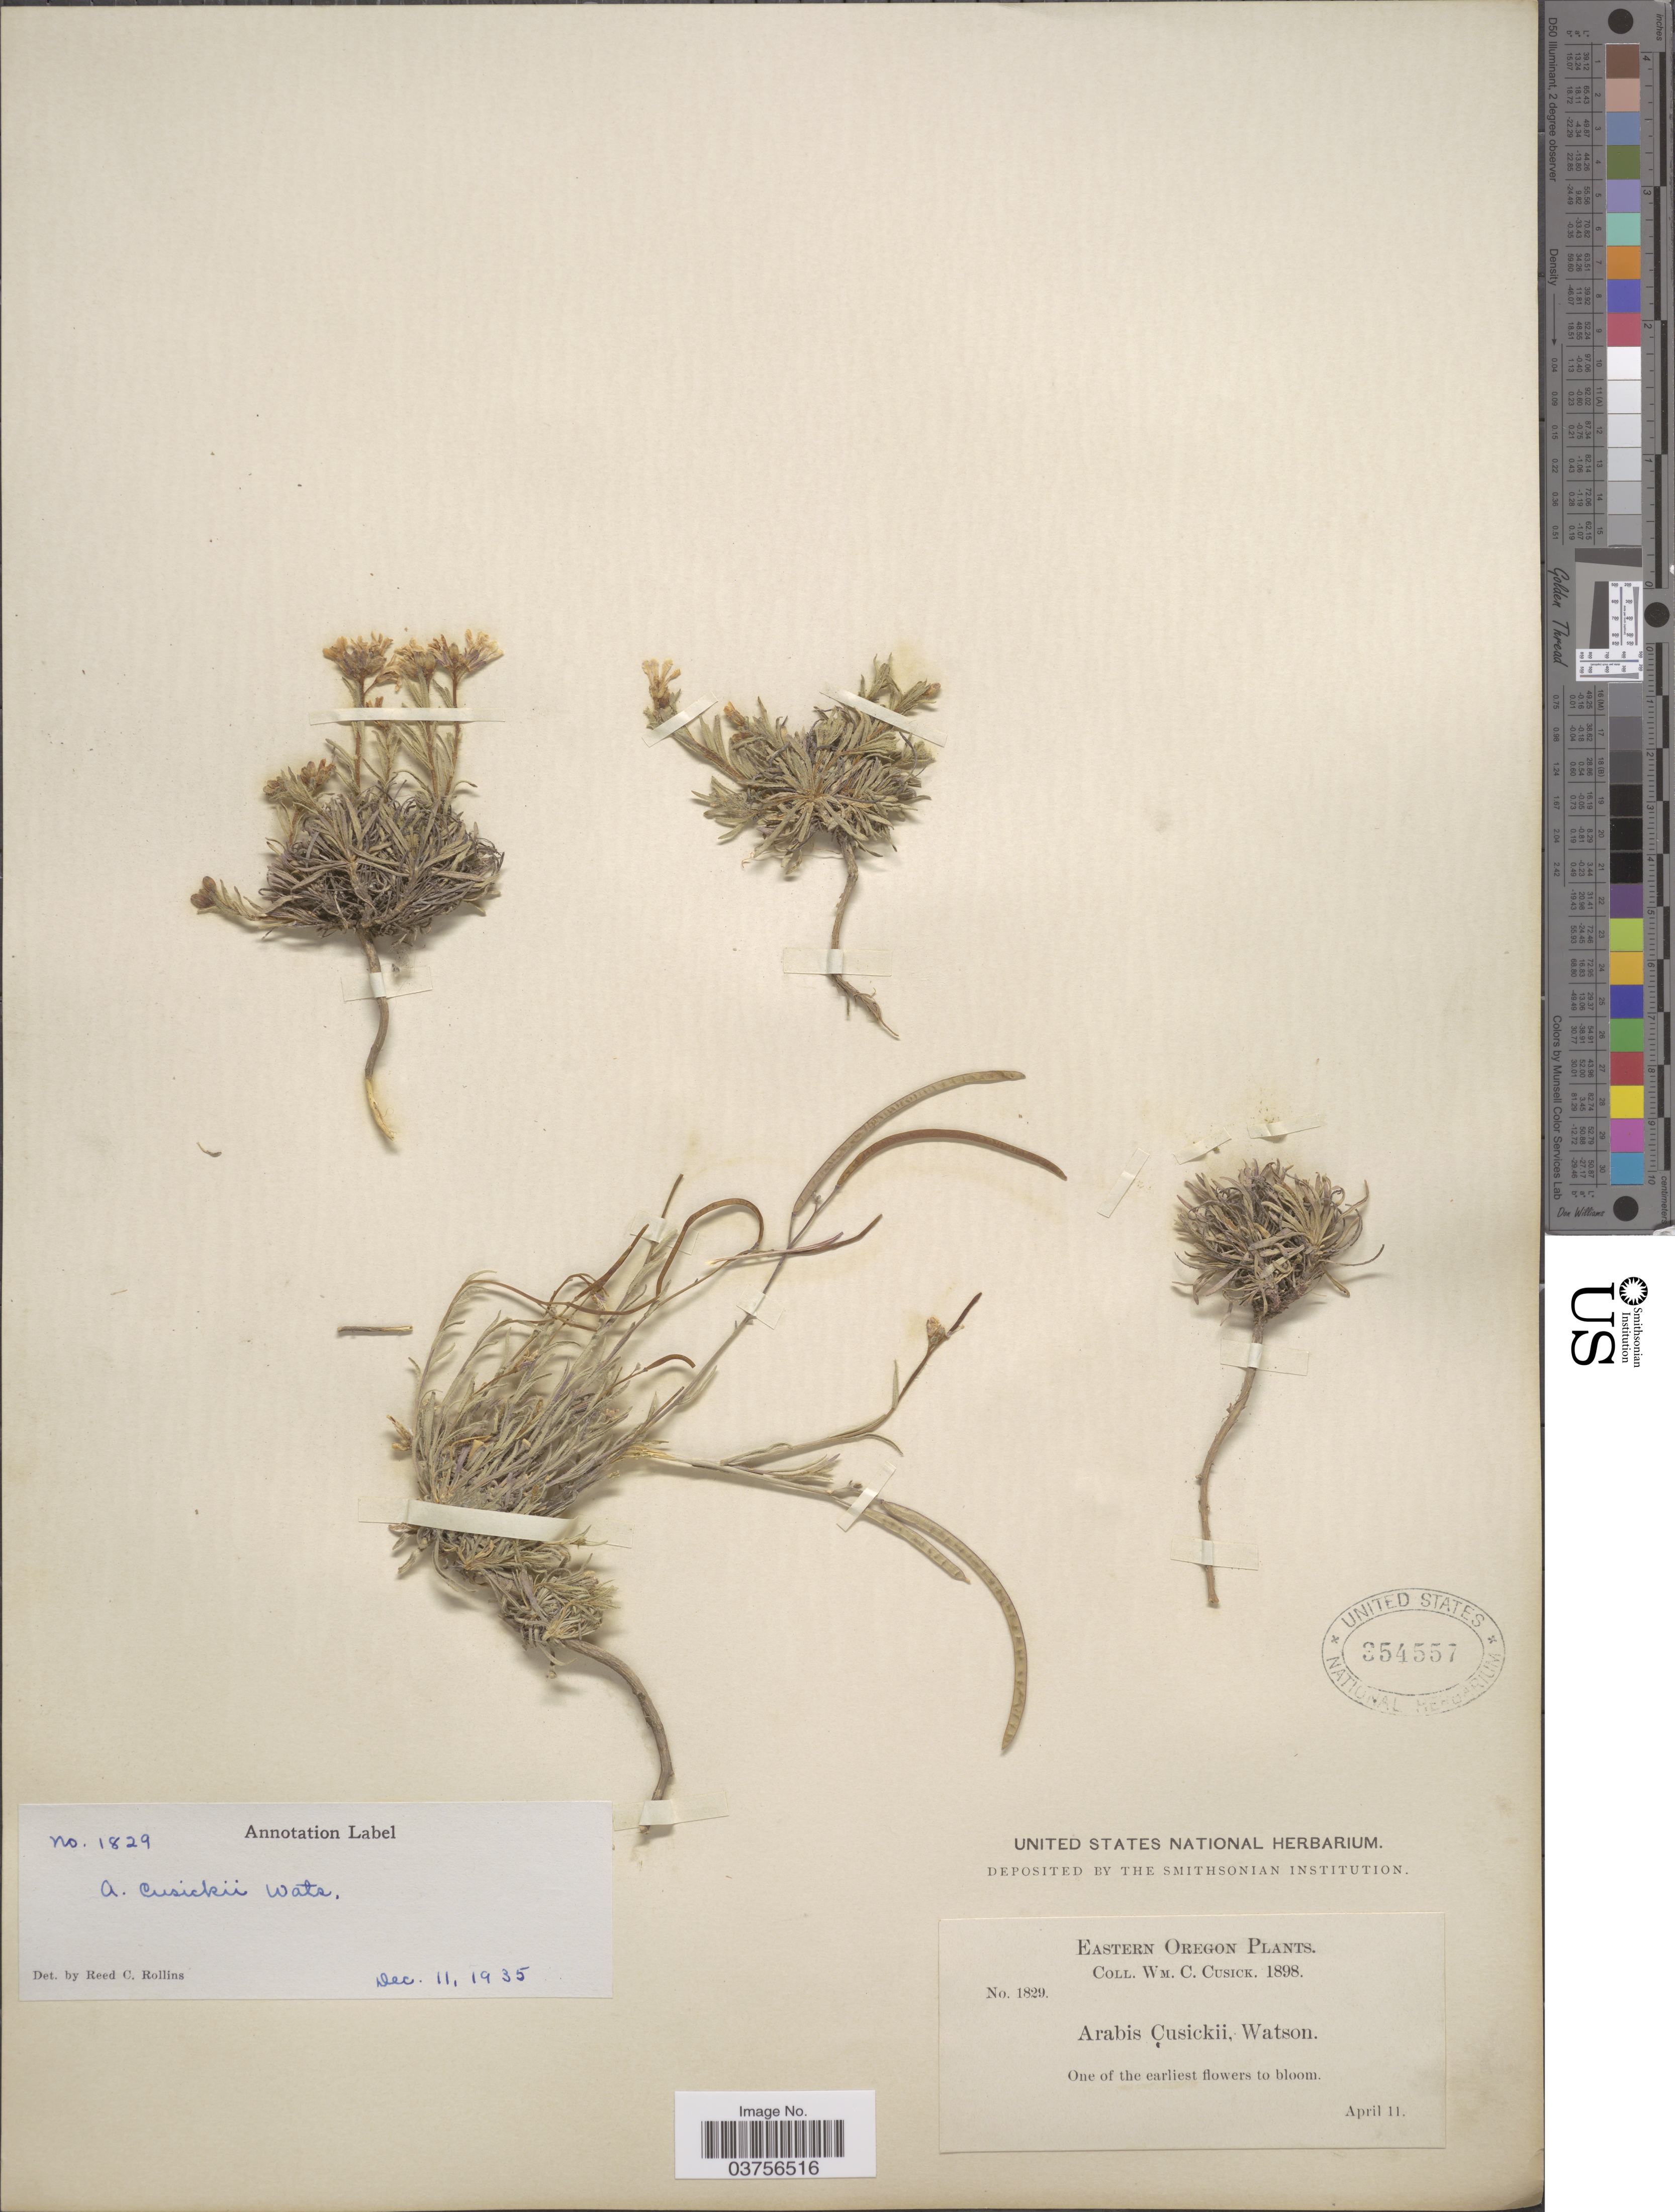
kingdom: Plantae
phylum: Tracheophyta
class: Magnoliopsida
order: Brassicales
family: Brassicaceae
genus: Arabis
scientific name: Arabis cusickii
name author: S. Watson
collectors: W. C. Cusick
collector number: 1829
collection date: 1898-04-11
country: United States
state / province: Oregon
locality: Eastern Oregon.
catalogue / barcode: US 354557